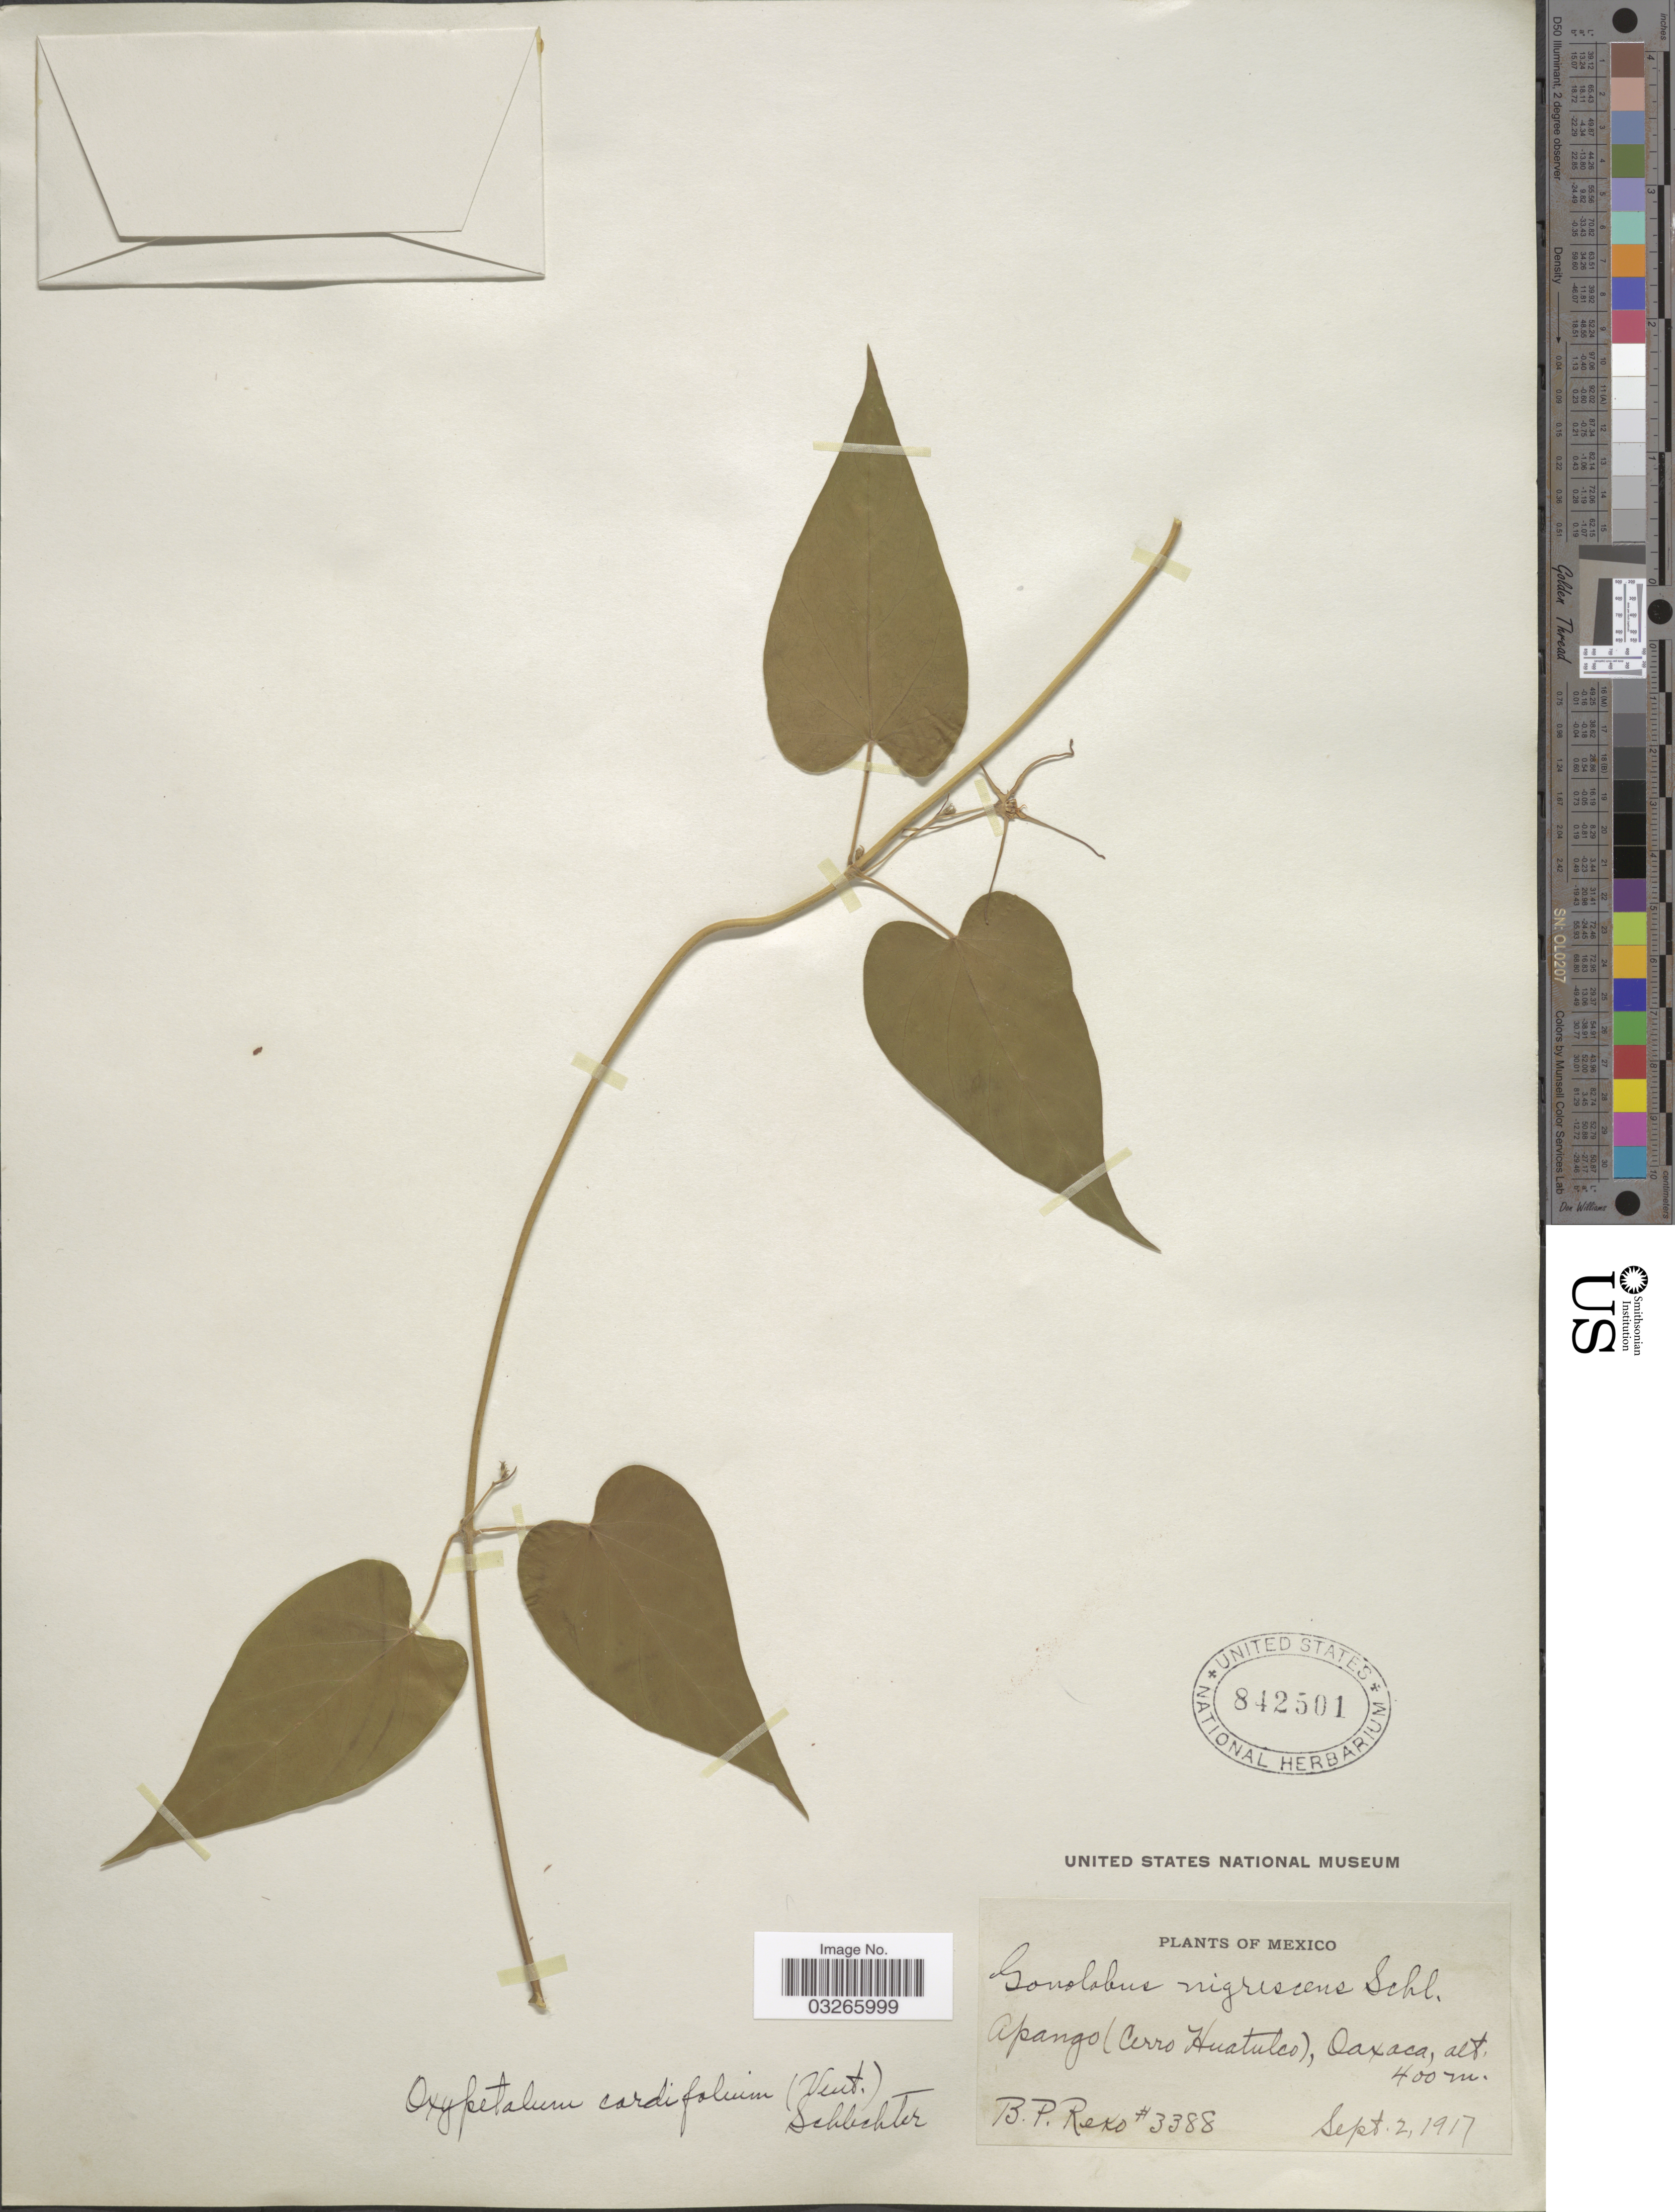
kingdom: Plantae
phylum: Tracheophyta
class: Magnoliopsida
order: Gentianales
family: Apocynaceae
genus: Oxypetalum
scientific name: Oxypetalum cordifolium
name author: (Vent.) Schltr.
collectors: B. P. Reko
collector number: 3388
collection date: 1917-09-02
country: Mexico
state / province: Oaxaca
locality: Apango (Cerro Huatulco), Oaxaca.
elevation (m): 400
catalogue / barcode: US 842501